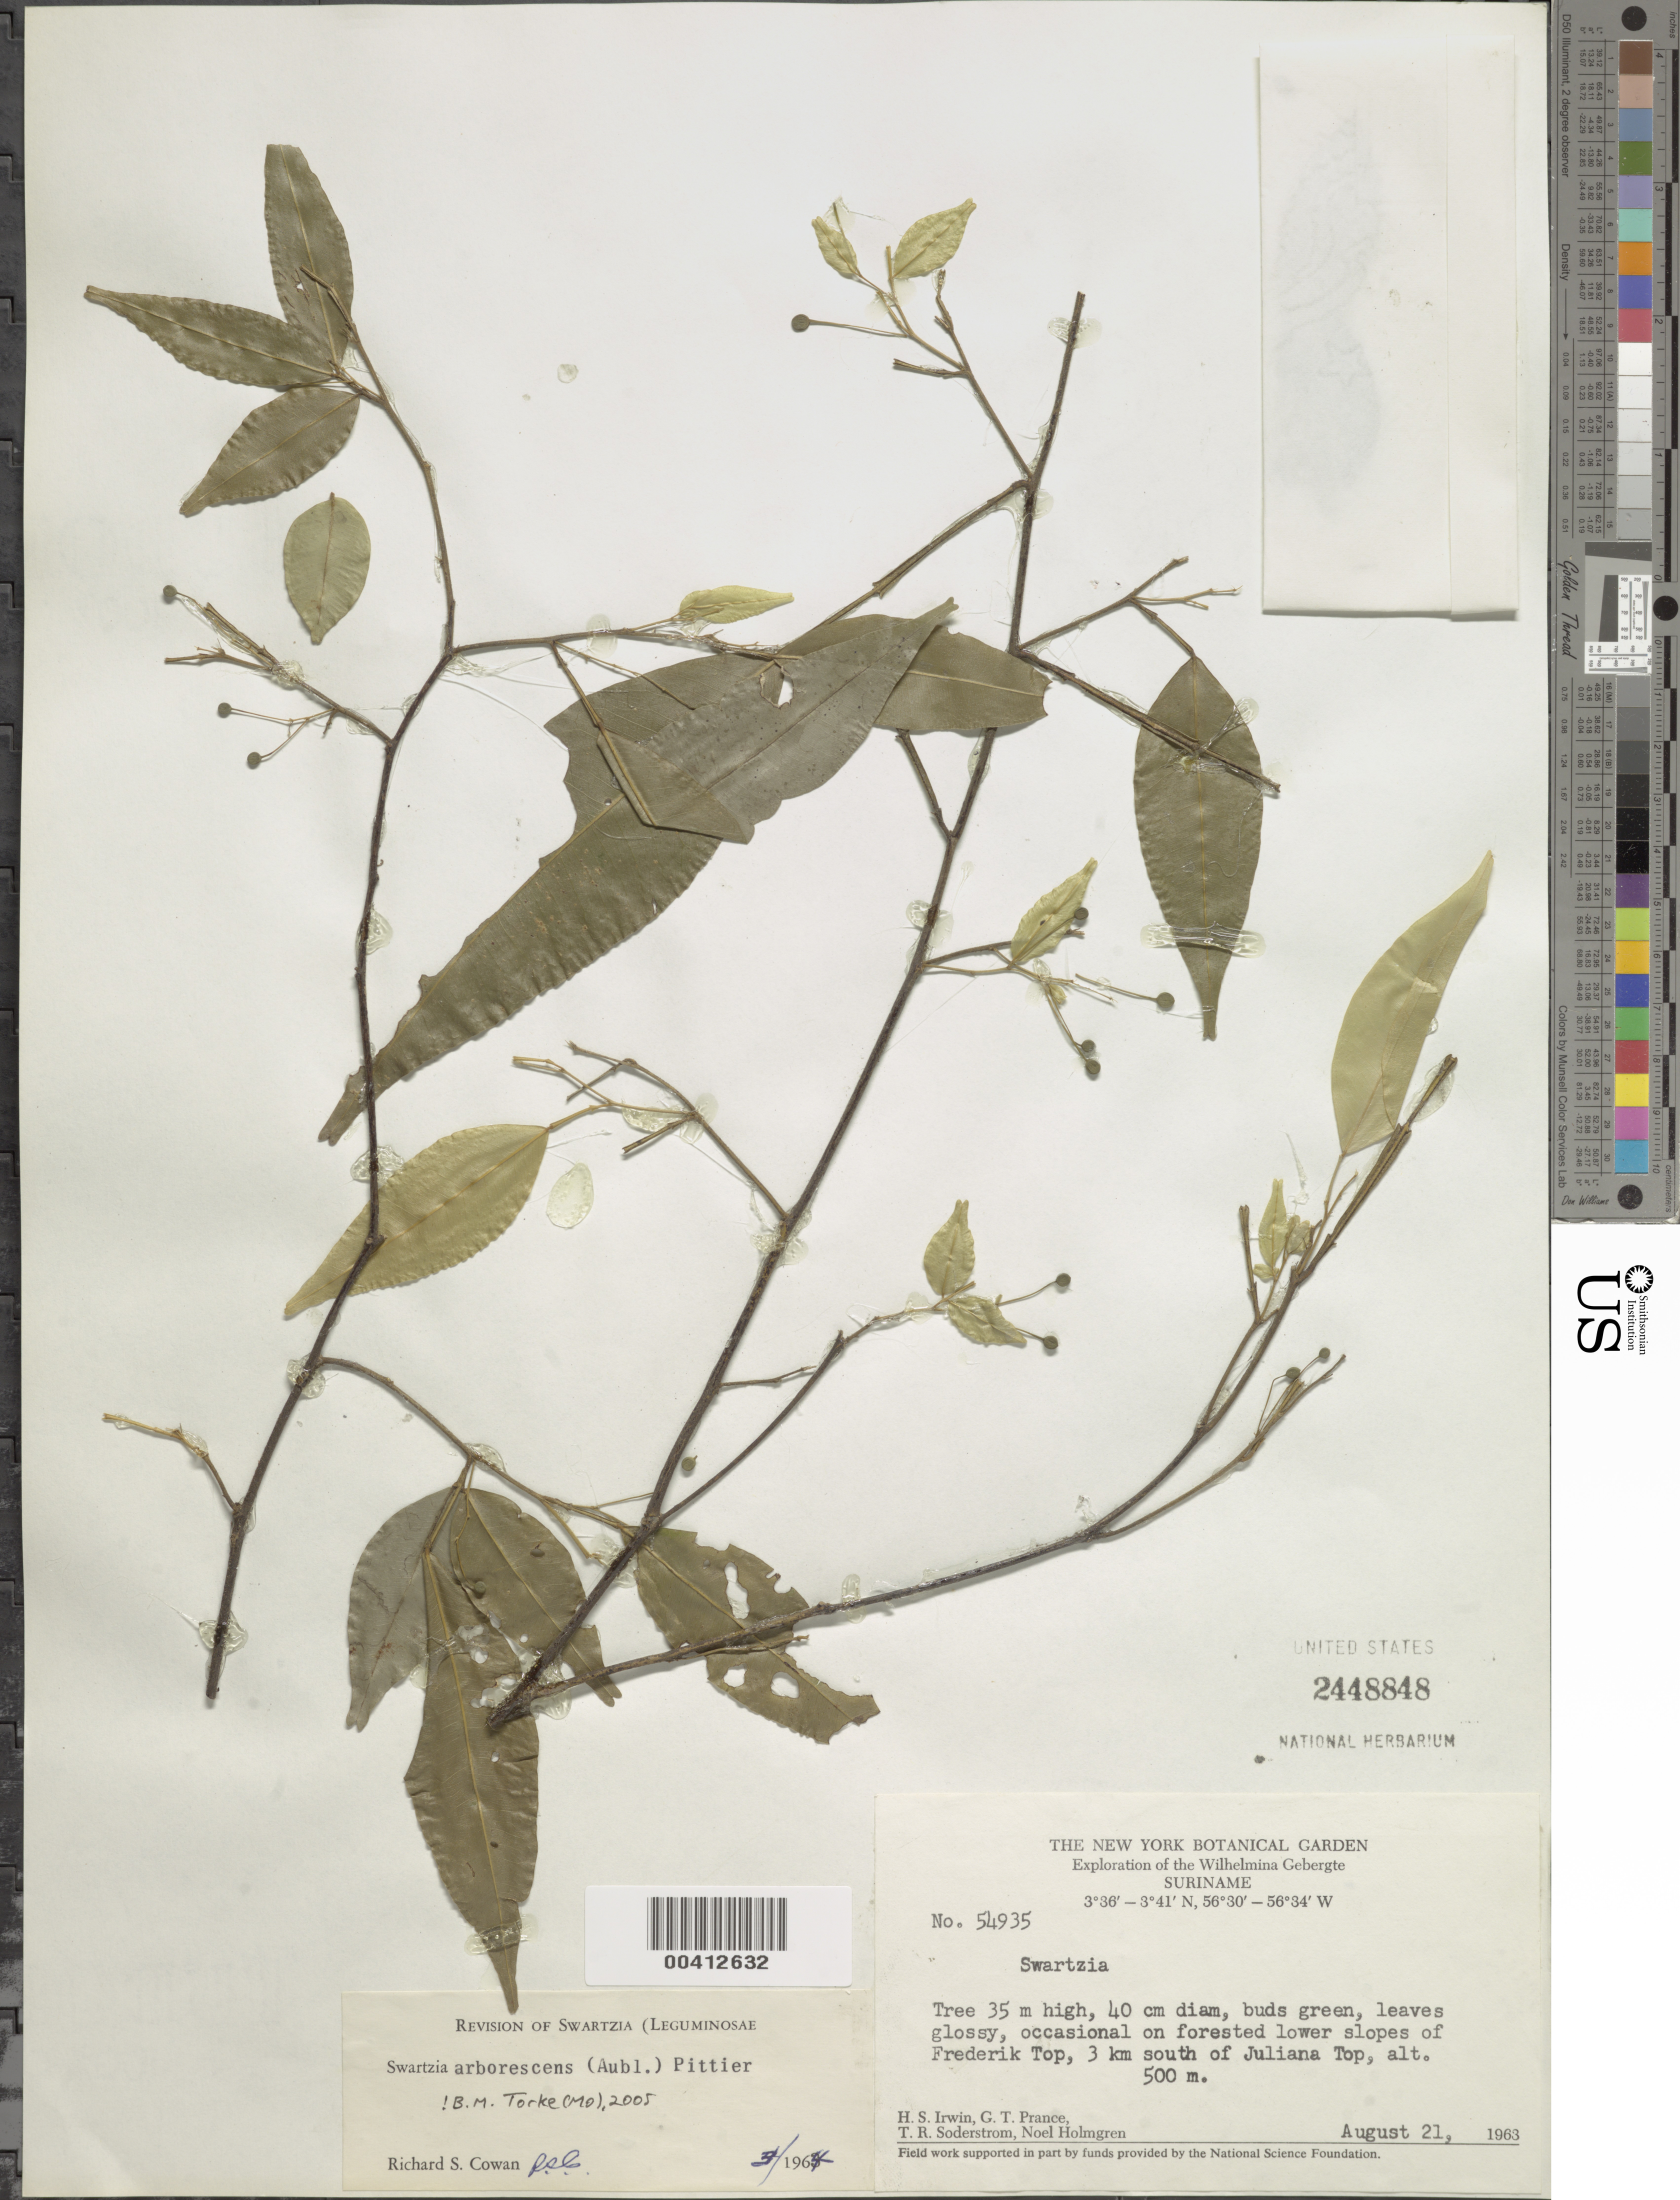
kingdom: Plantae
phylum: Tracheophyta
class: Magnoliopsida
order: Fabales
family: Fabaceae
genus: Swartzia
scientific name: Swartzia arborescens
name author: (Aubl.) Pittier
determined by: Cowan, R. S.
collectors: H. Irwin, G. T. Prance, T. R. Soderstrom & N. H. Holmgren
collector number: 54935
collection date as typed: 21 Aug 1963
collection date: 1963-08-21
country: Suriname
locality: Frederick top, lower slopes. 3 km s of juliana top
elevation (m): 500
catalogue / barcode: US 2448848